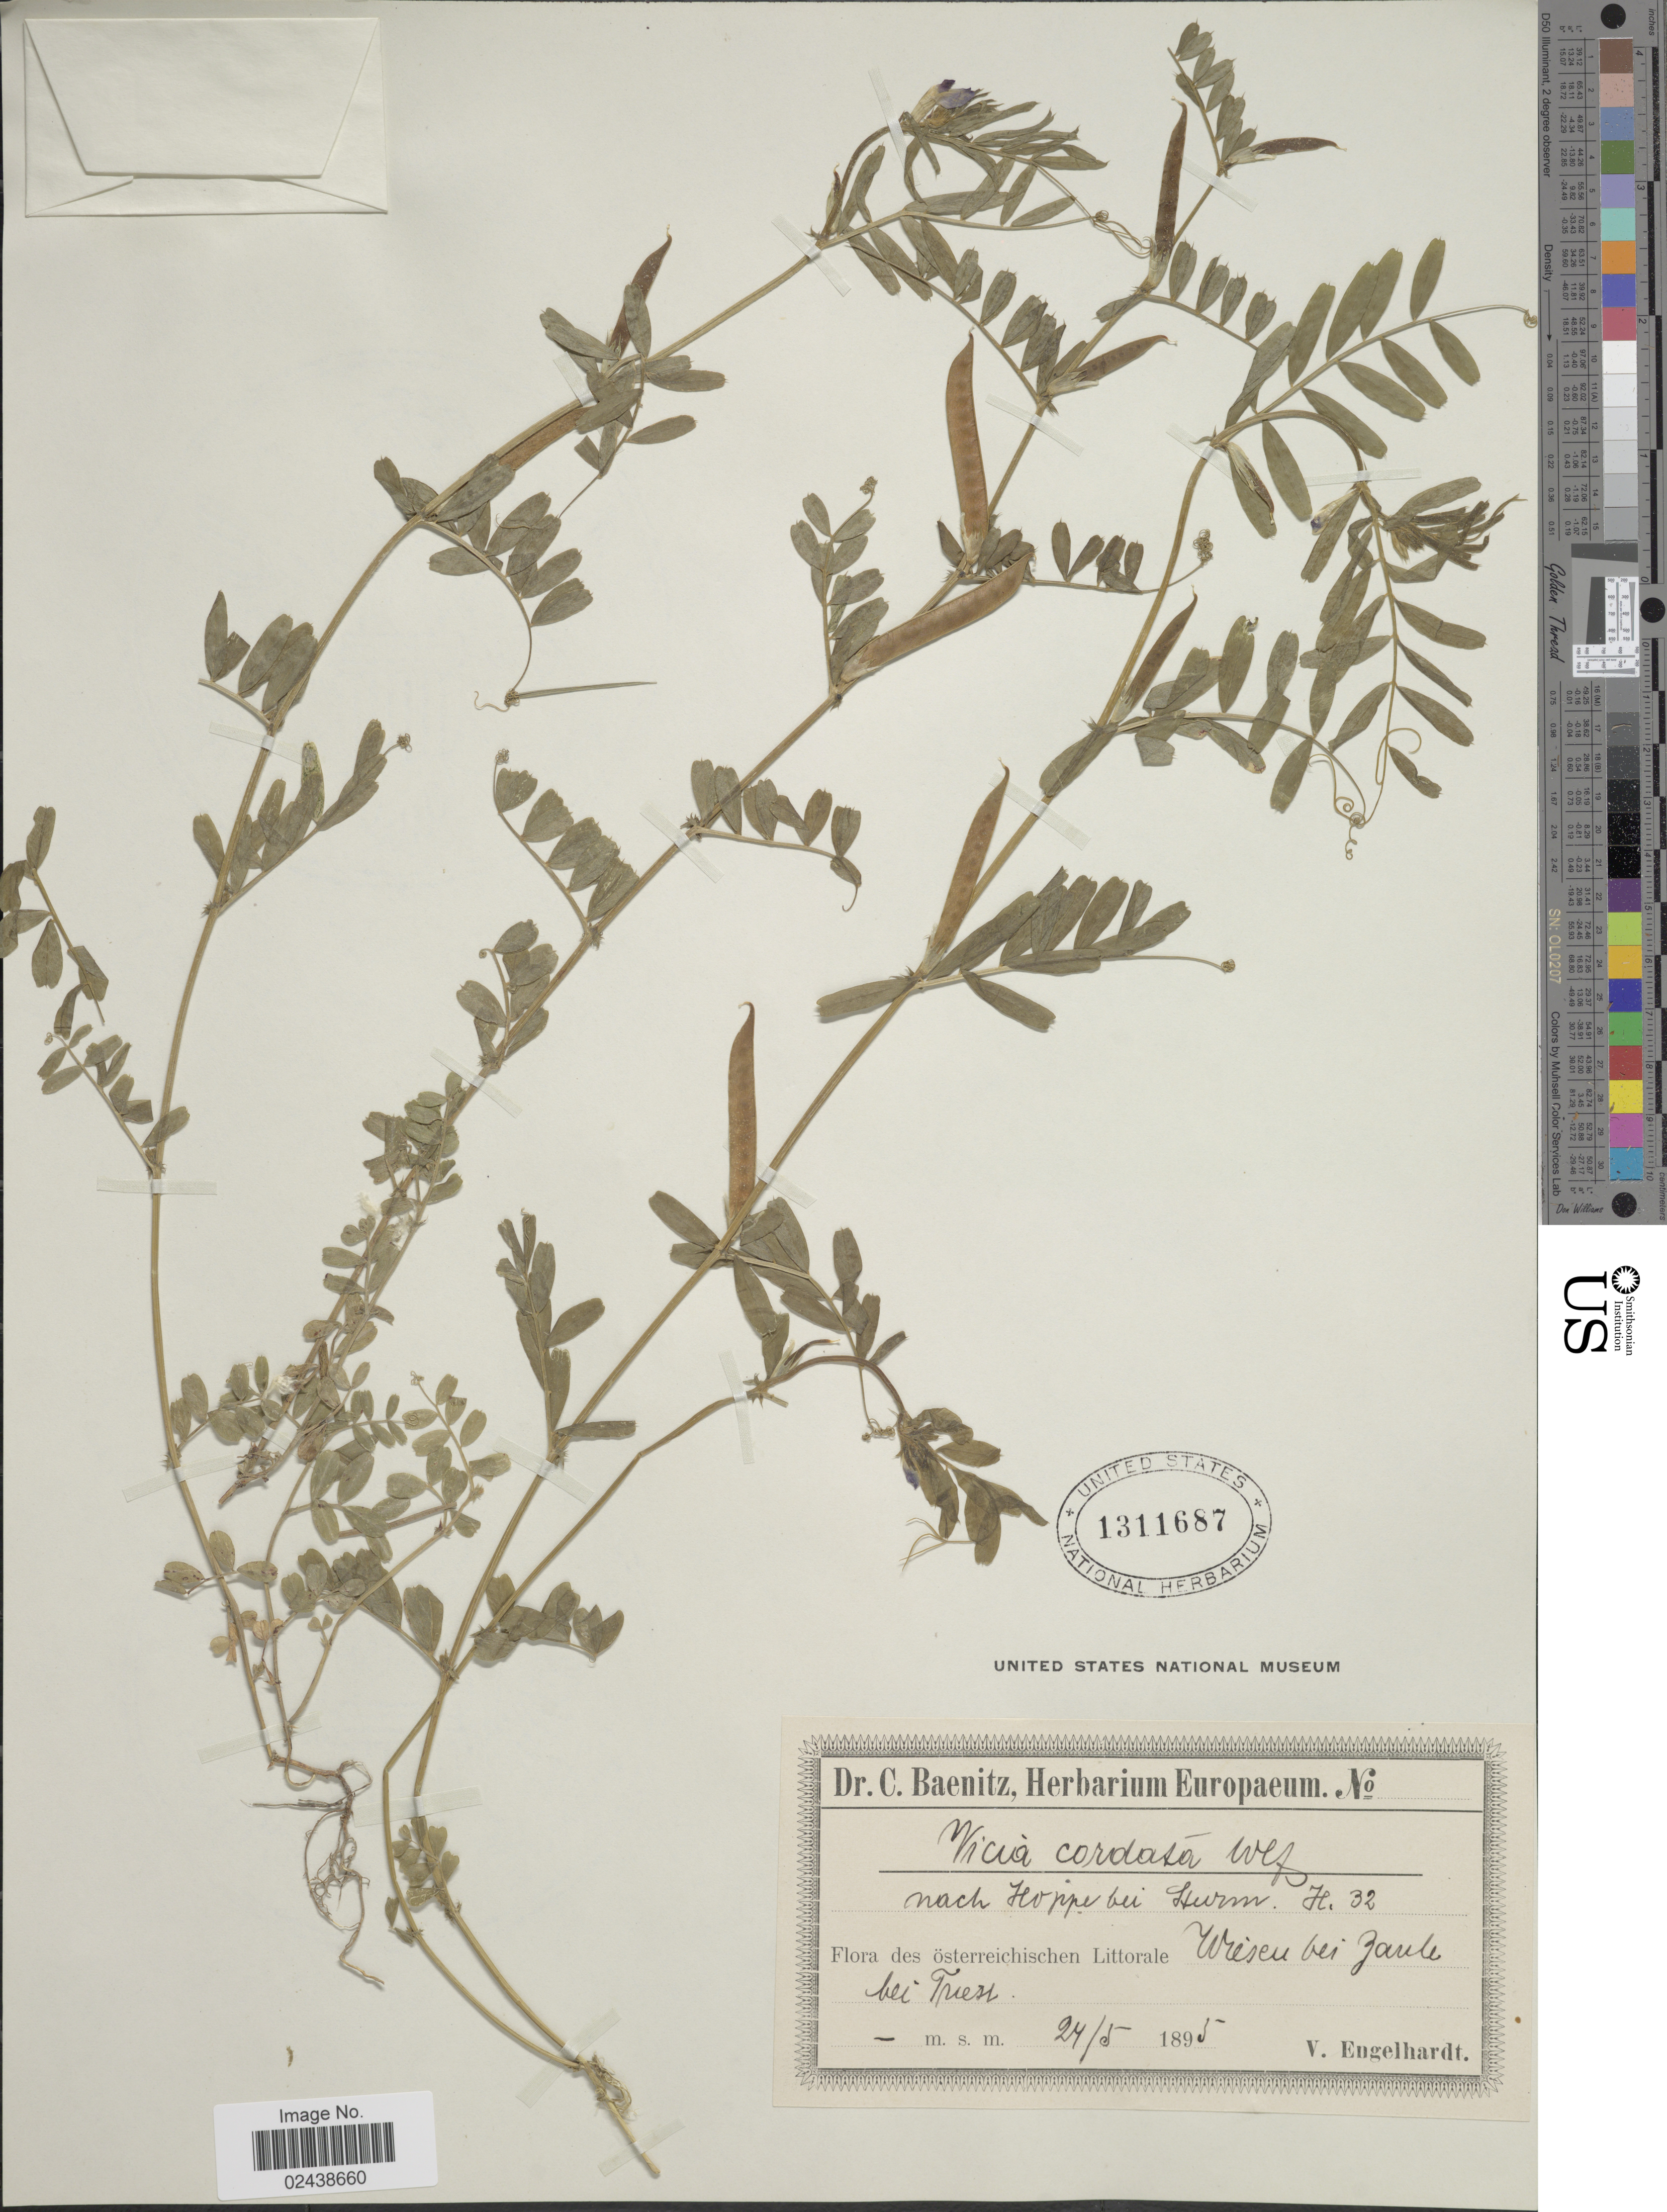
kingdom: Plantae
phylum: Tracheophyta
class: Magnoliopsida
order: Fabales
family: Fabaceae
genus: Vicia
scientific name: Vicia cordata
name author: Hoppe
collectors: V. Engelhardt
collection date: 1895-05-24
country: Italy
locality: Osterreichischen Littorale Wiesen bei Zande bei Triest [interpreted]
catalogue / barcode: US 1311687